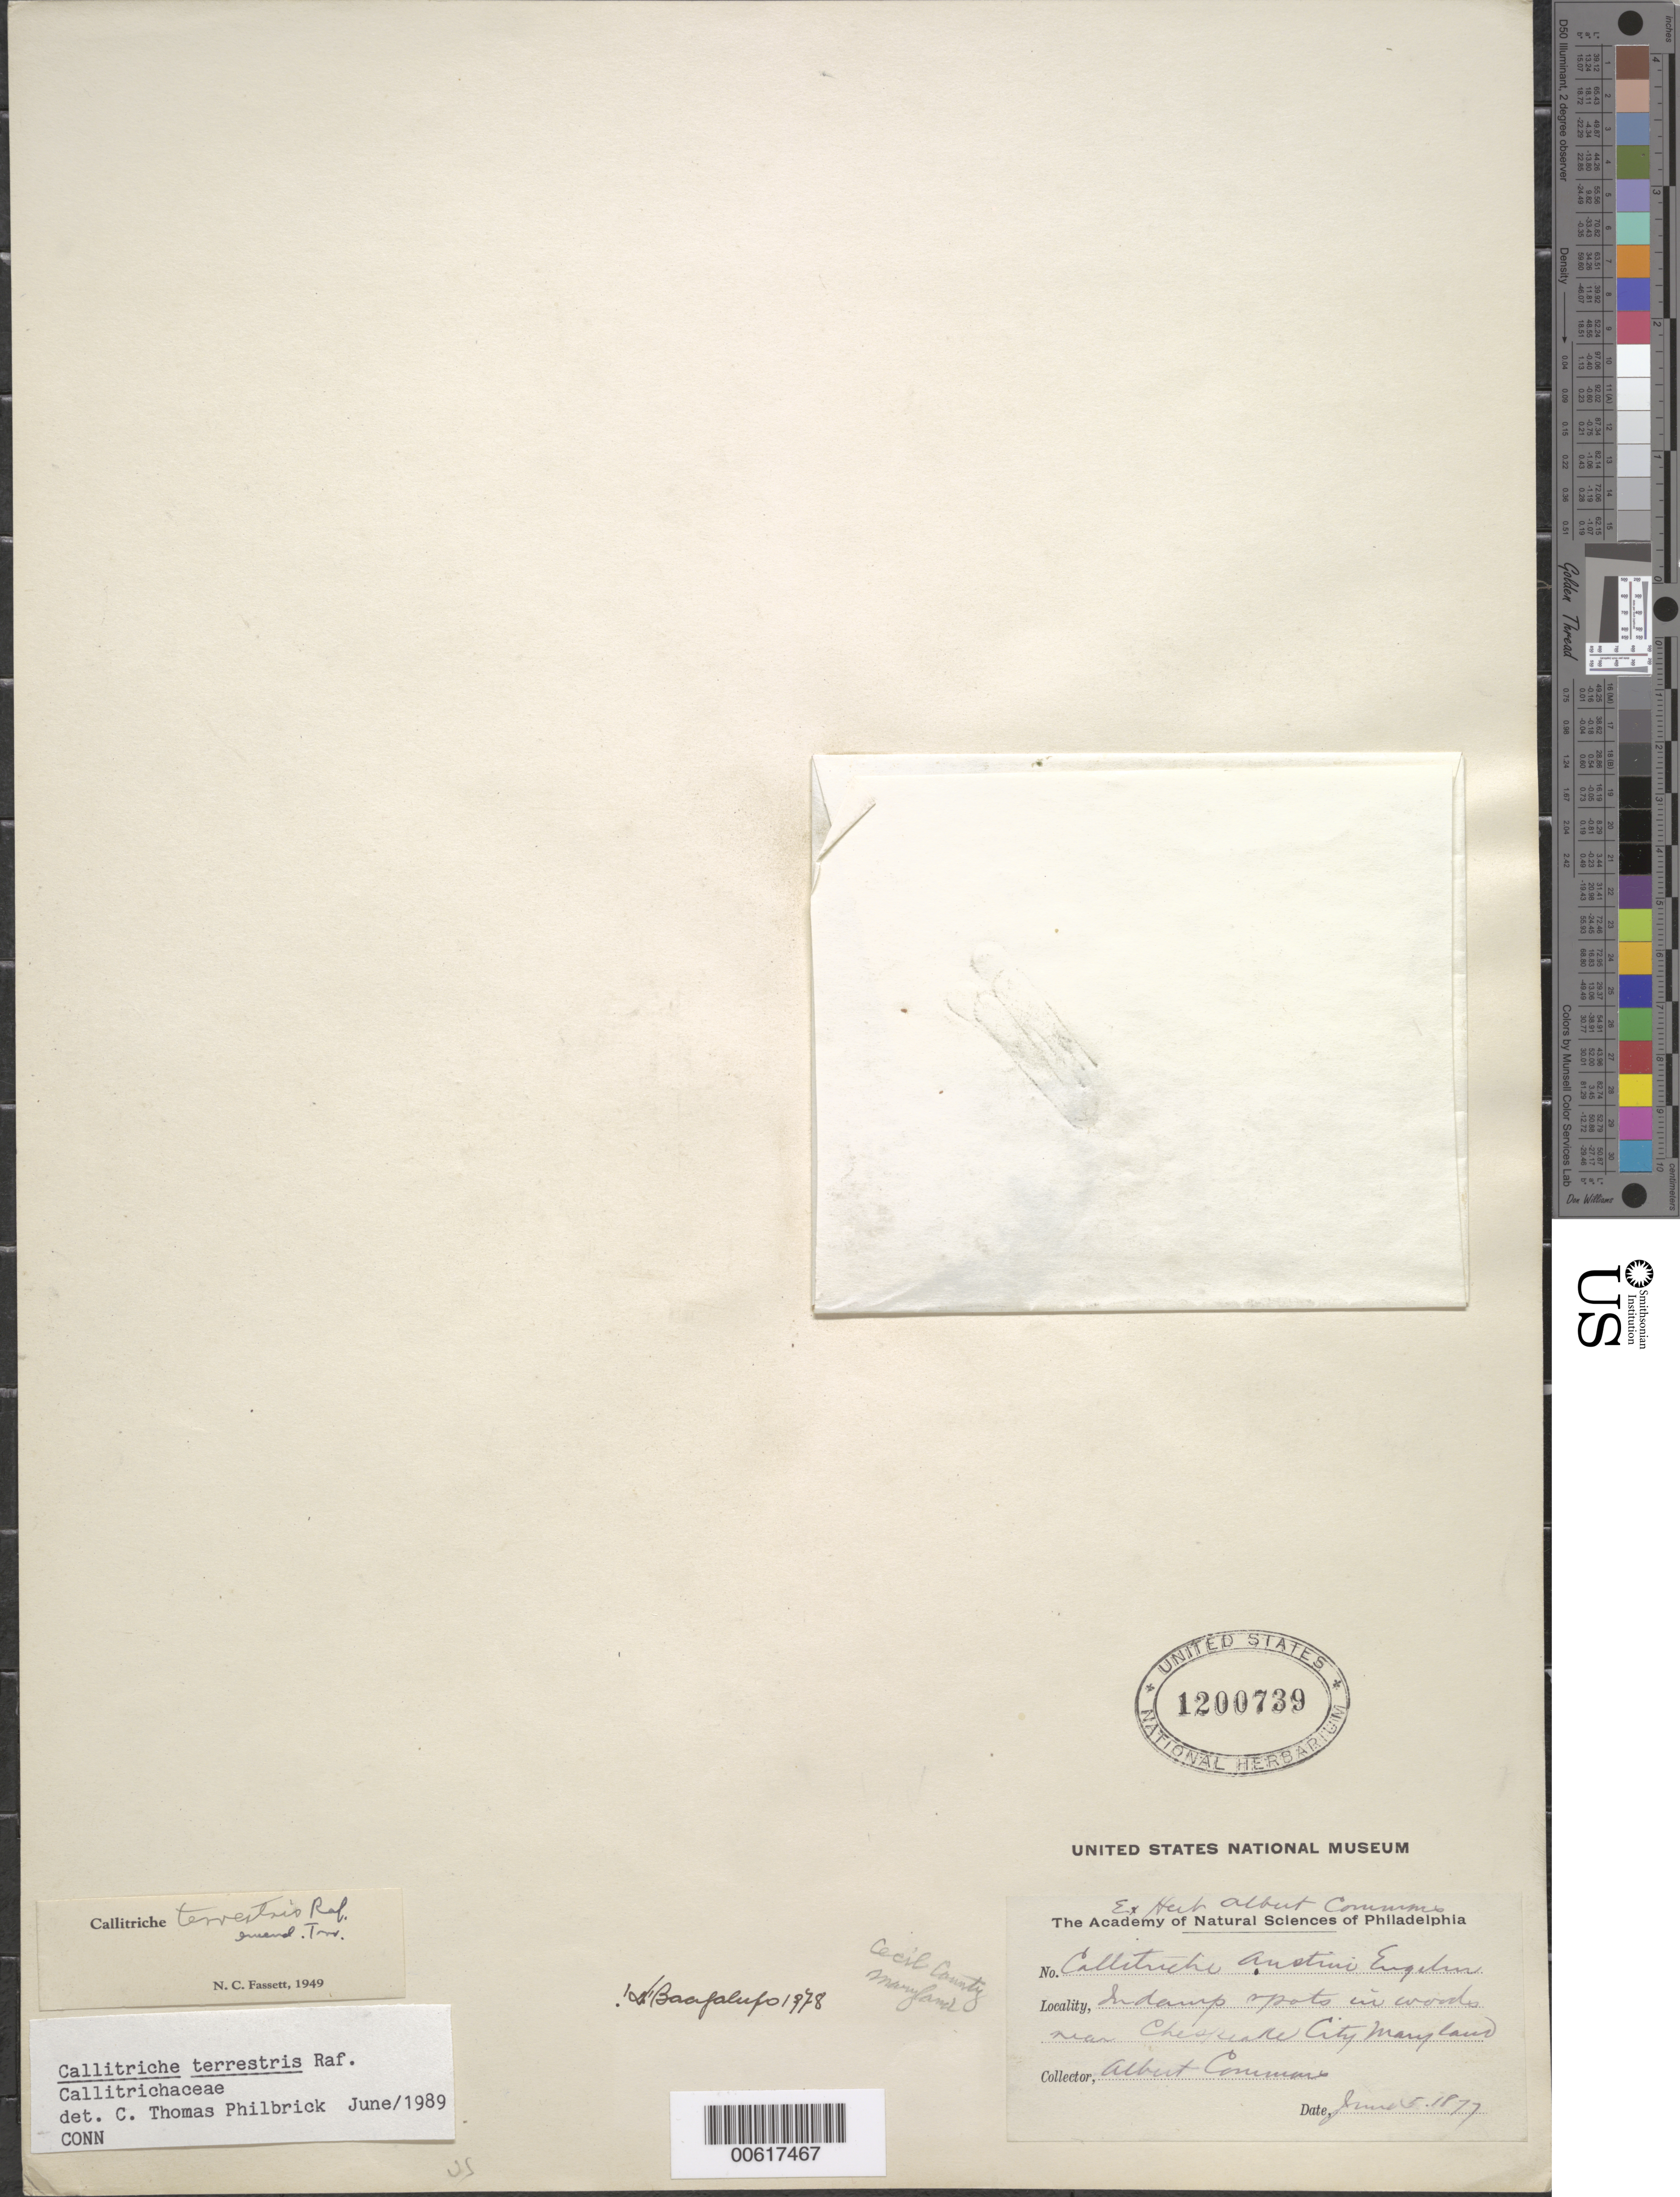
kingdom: Plantae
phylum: Tracheophyta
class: Magnoliopsida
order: Lamiales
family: Plantaginaceae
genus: Callitriche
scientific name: Callitriche terrestris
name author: Raf.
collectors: A. Commons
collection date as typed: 05 Jun 1877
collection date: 1877-06-05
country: United States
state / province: Maryland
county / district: Cecil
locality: Near Chesapeake City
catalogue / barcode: US 1200739